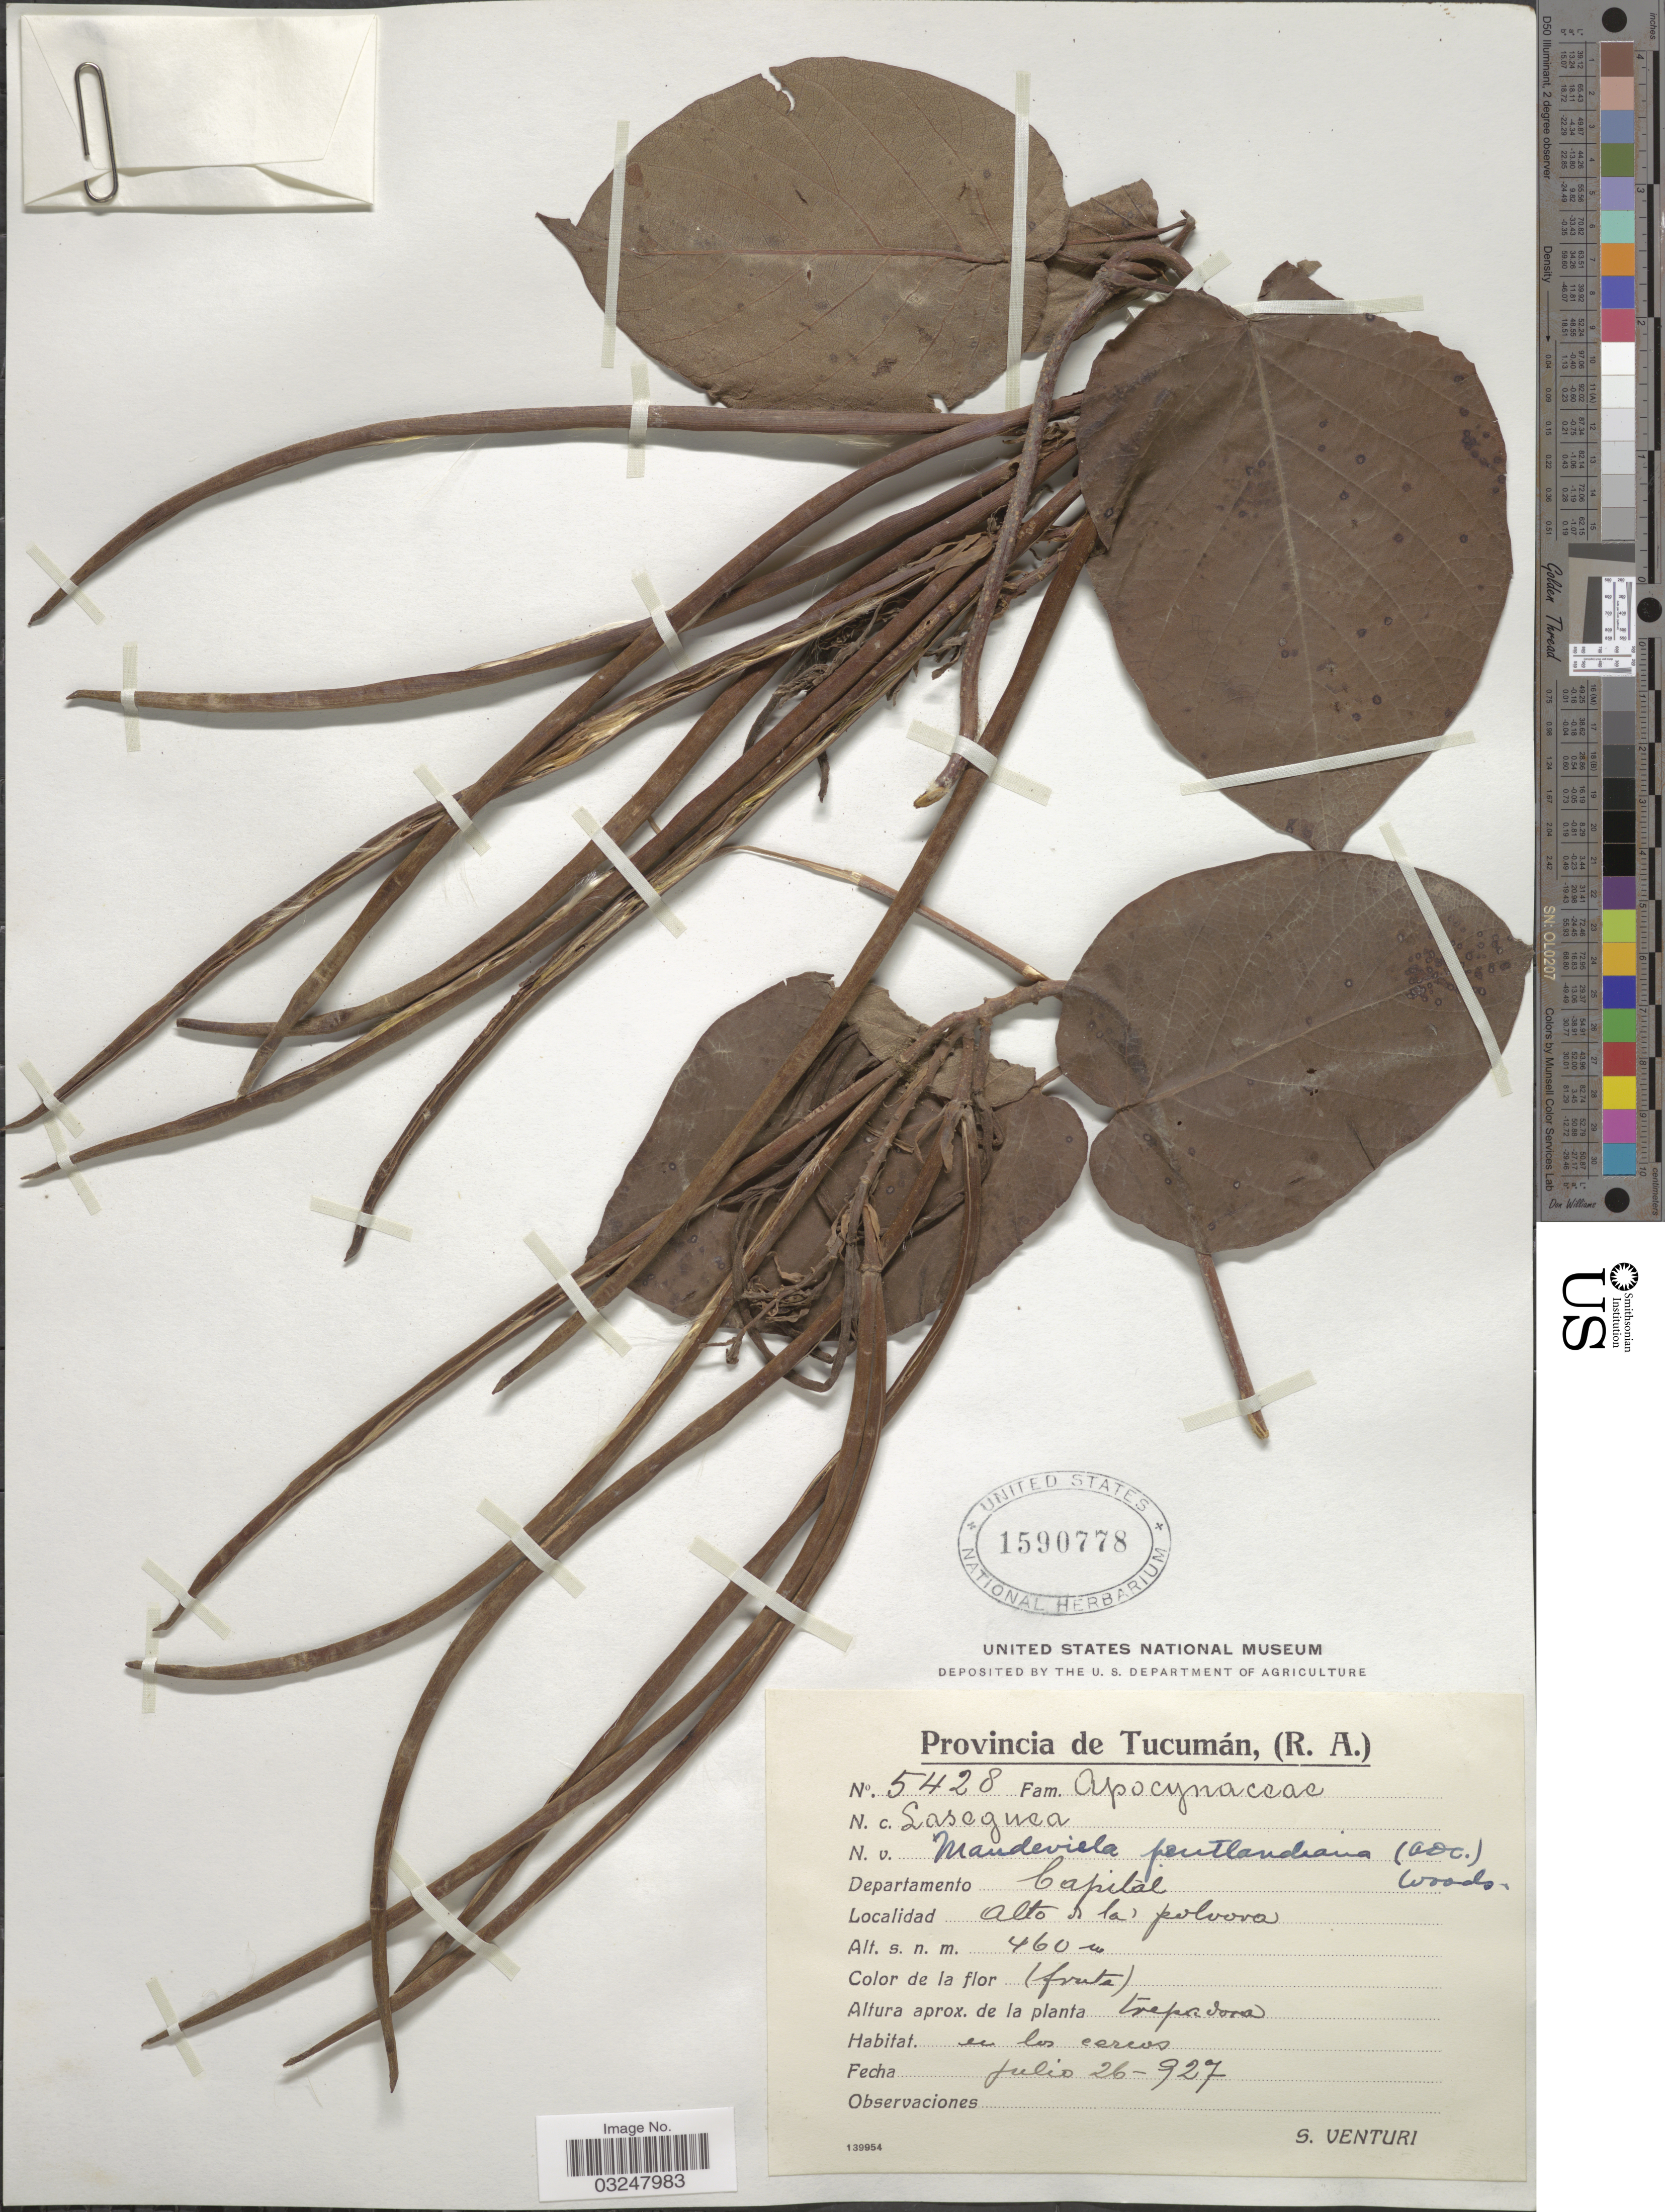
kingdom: Plantae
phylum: Tracheophyta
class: Magnoliopsida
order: Gentianales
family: Apocynaceae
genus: Mandevilla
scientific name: Mandevilla pentlandiana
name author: (DC.) Woodson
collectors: S. Venturi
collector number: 5428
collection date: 1927-07-26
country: Argentina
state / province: Tucuman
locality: Provincia de Tucumán, (R.A.) Departamento Capital, Alto de la Pólvora.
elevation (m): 460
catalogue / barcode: US 1590778